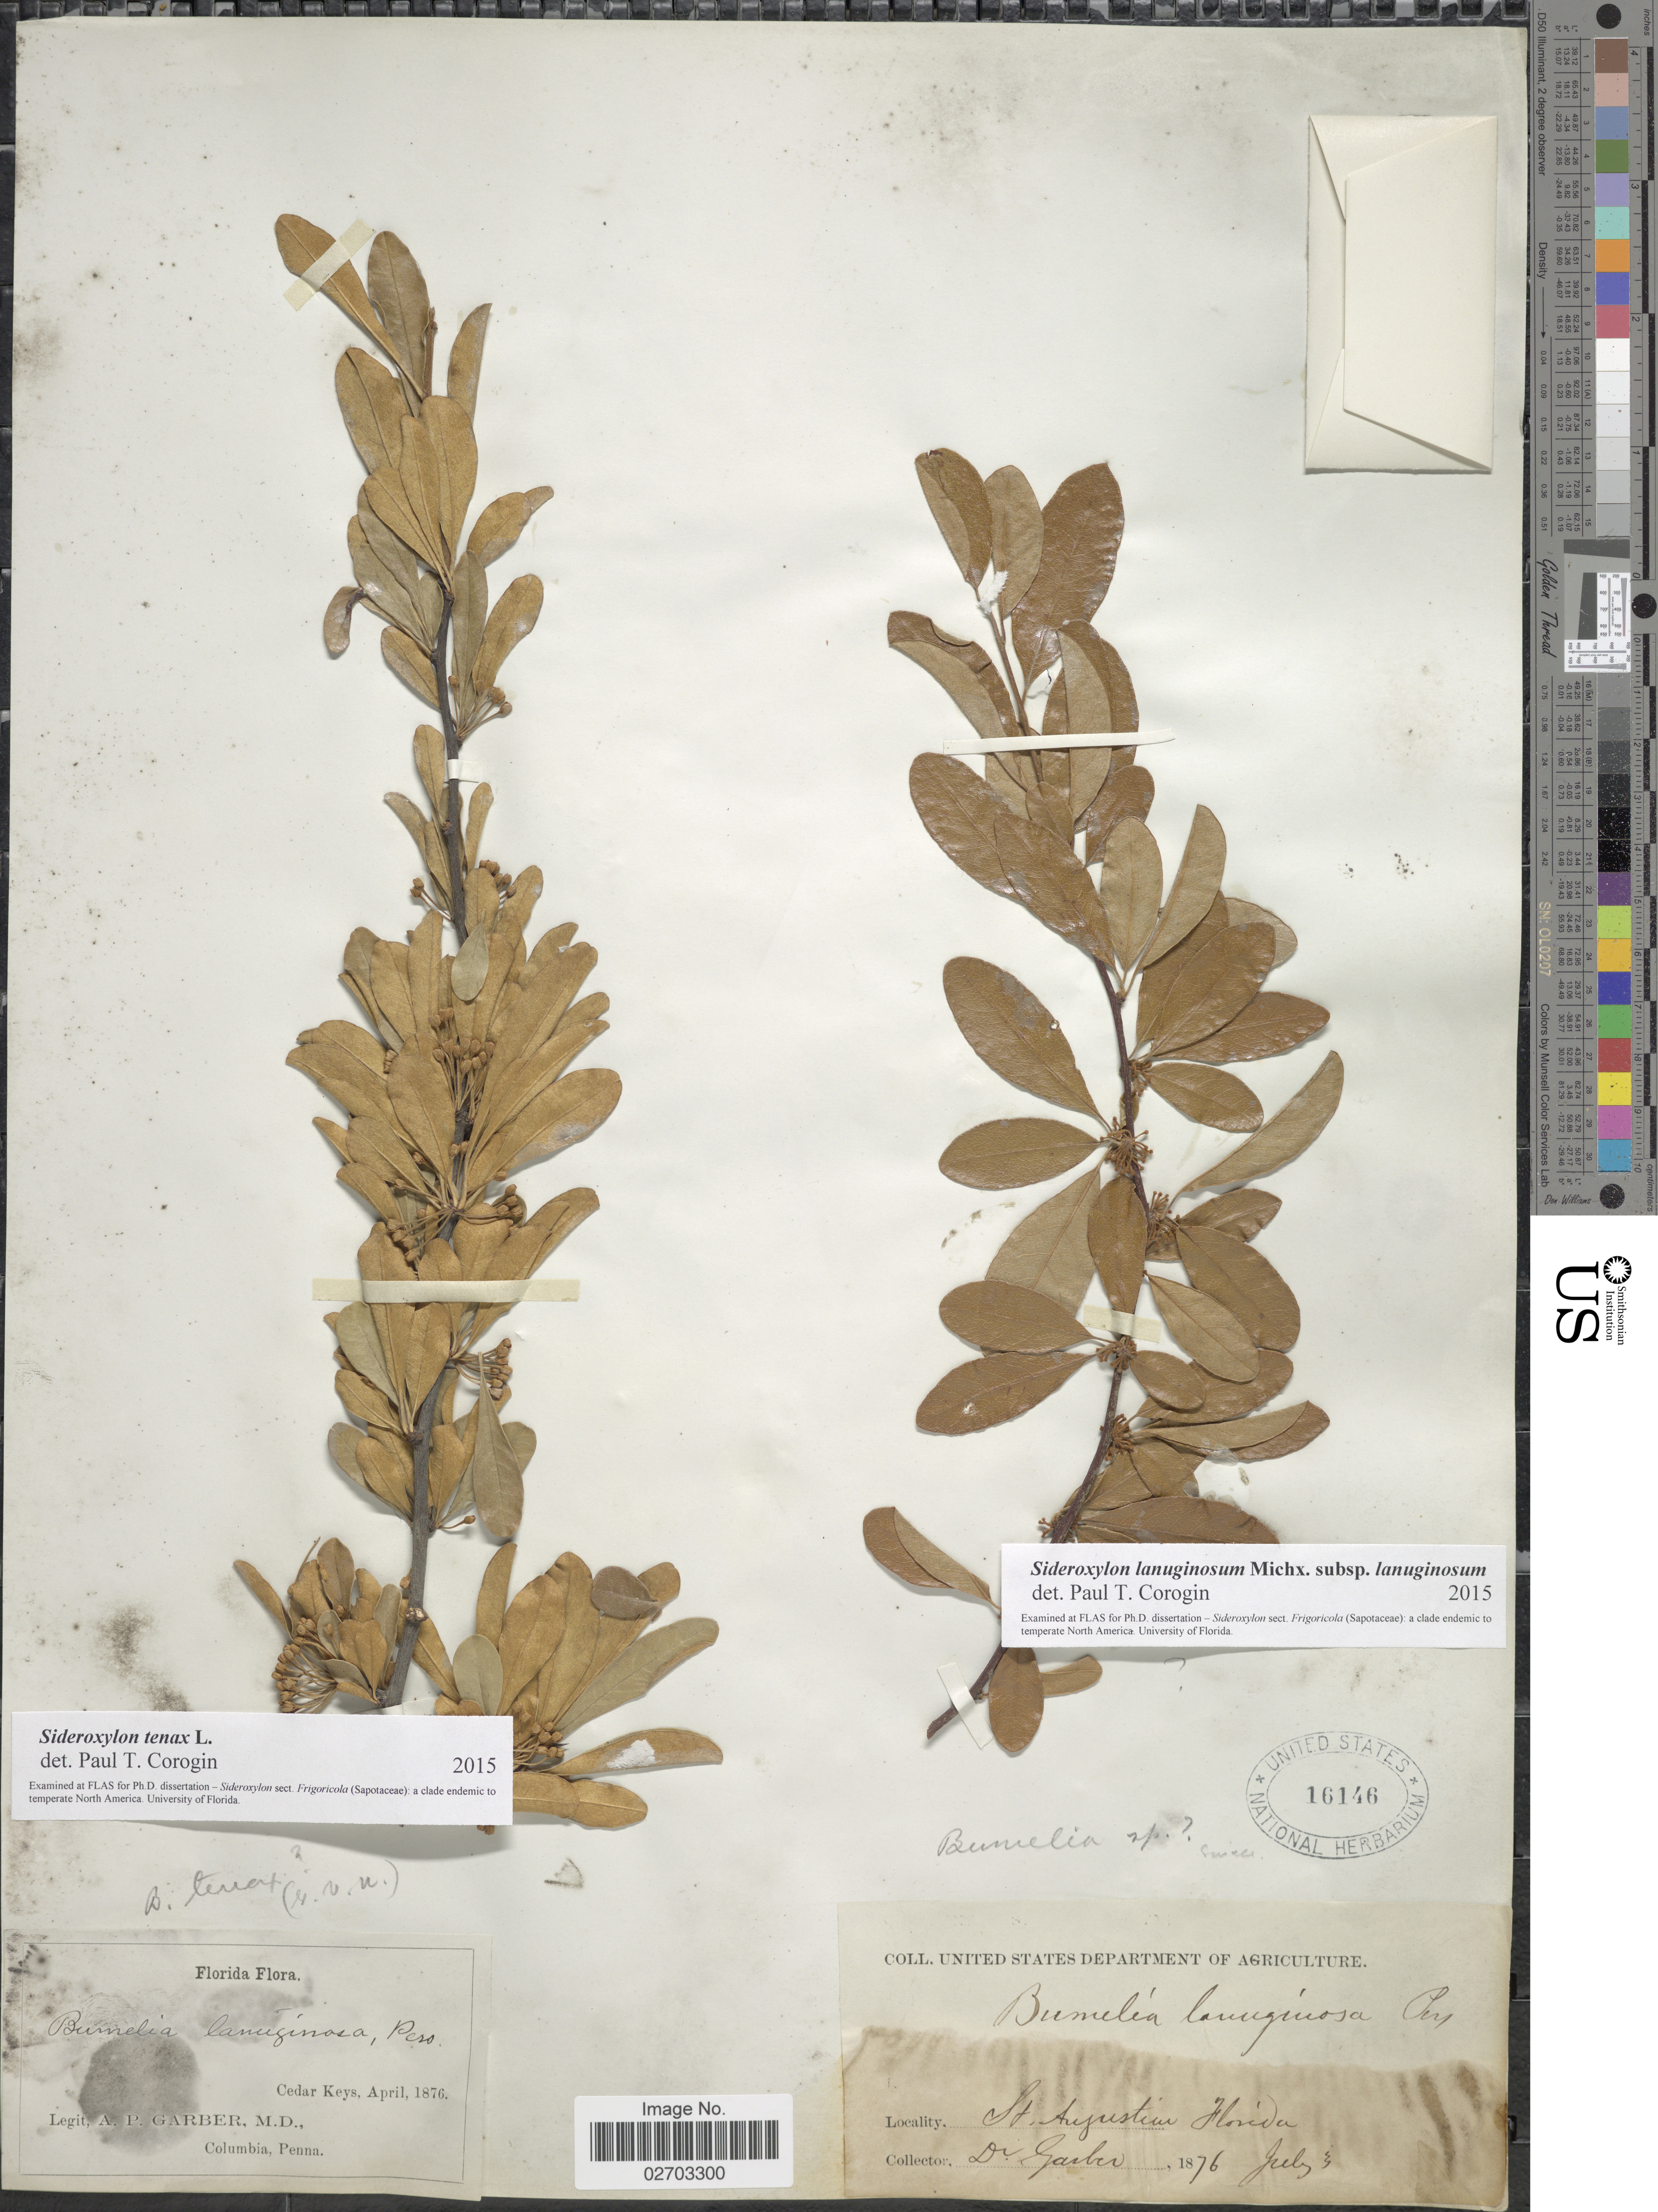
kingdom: Plantae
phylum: Tracheophyta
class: Magnoliopsida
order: Ericales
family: Sapotaceae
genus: Sideroxylon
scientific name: Sideroxylon tenax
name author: L.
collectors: A. P. Garber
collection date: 1876-04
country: United States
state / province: Florida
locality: Cedar Keys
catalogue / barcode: US 16146